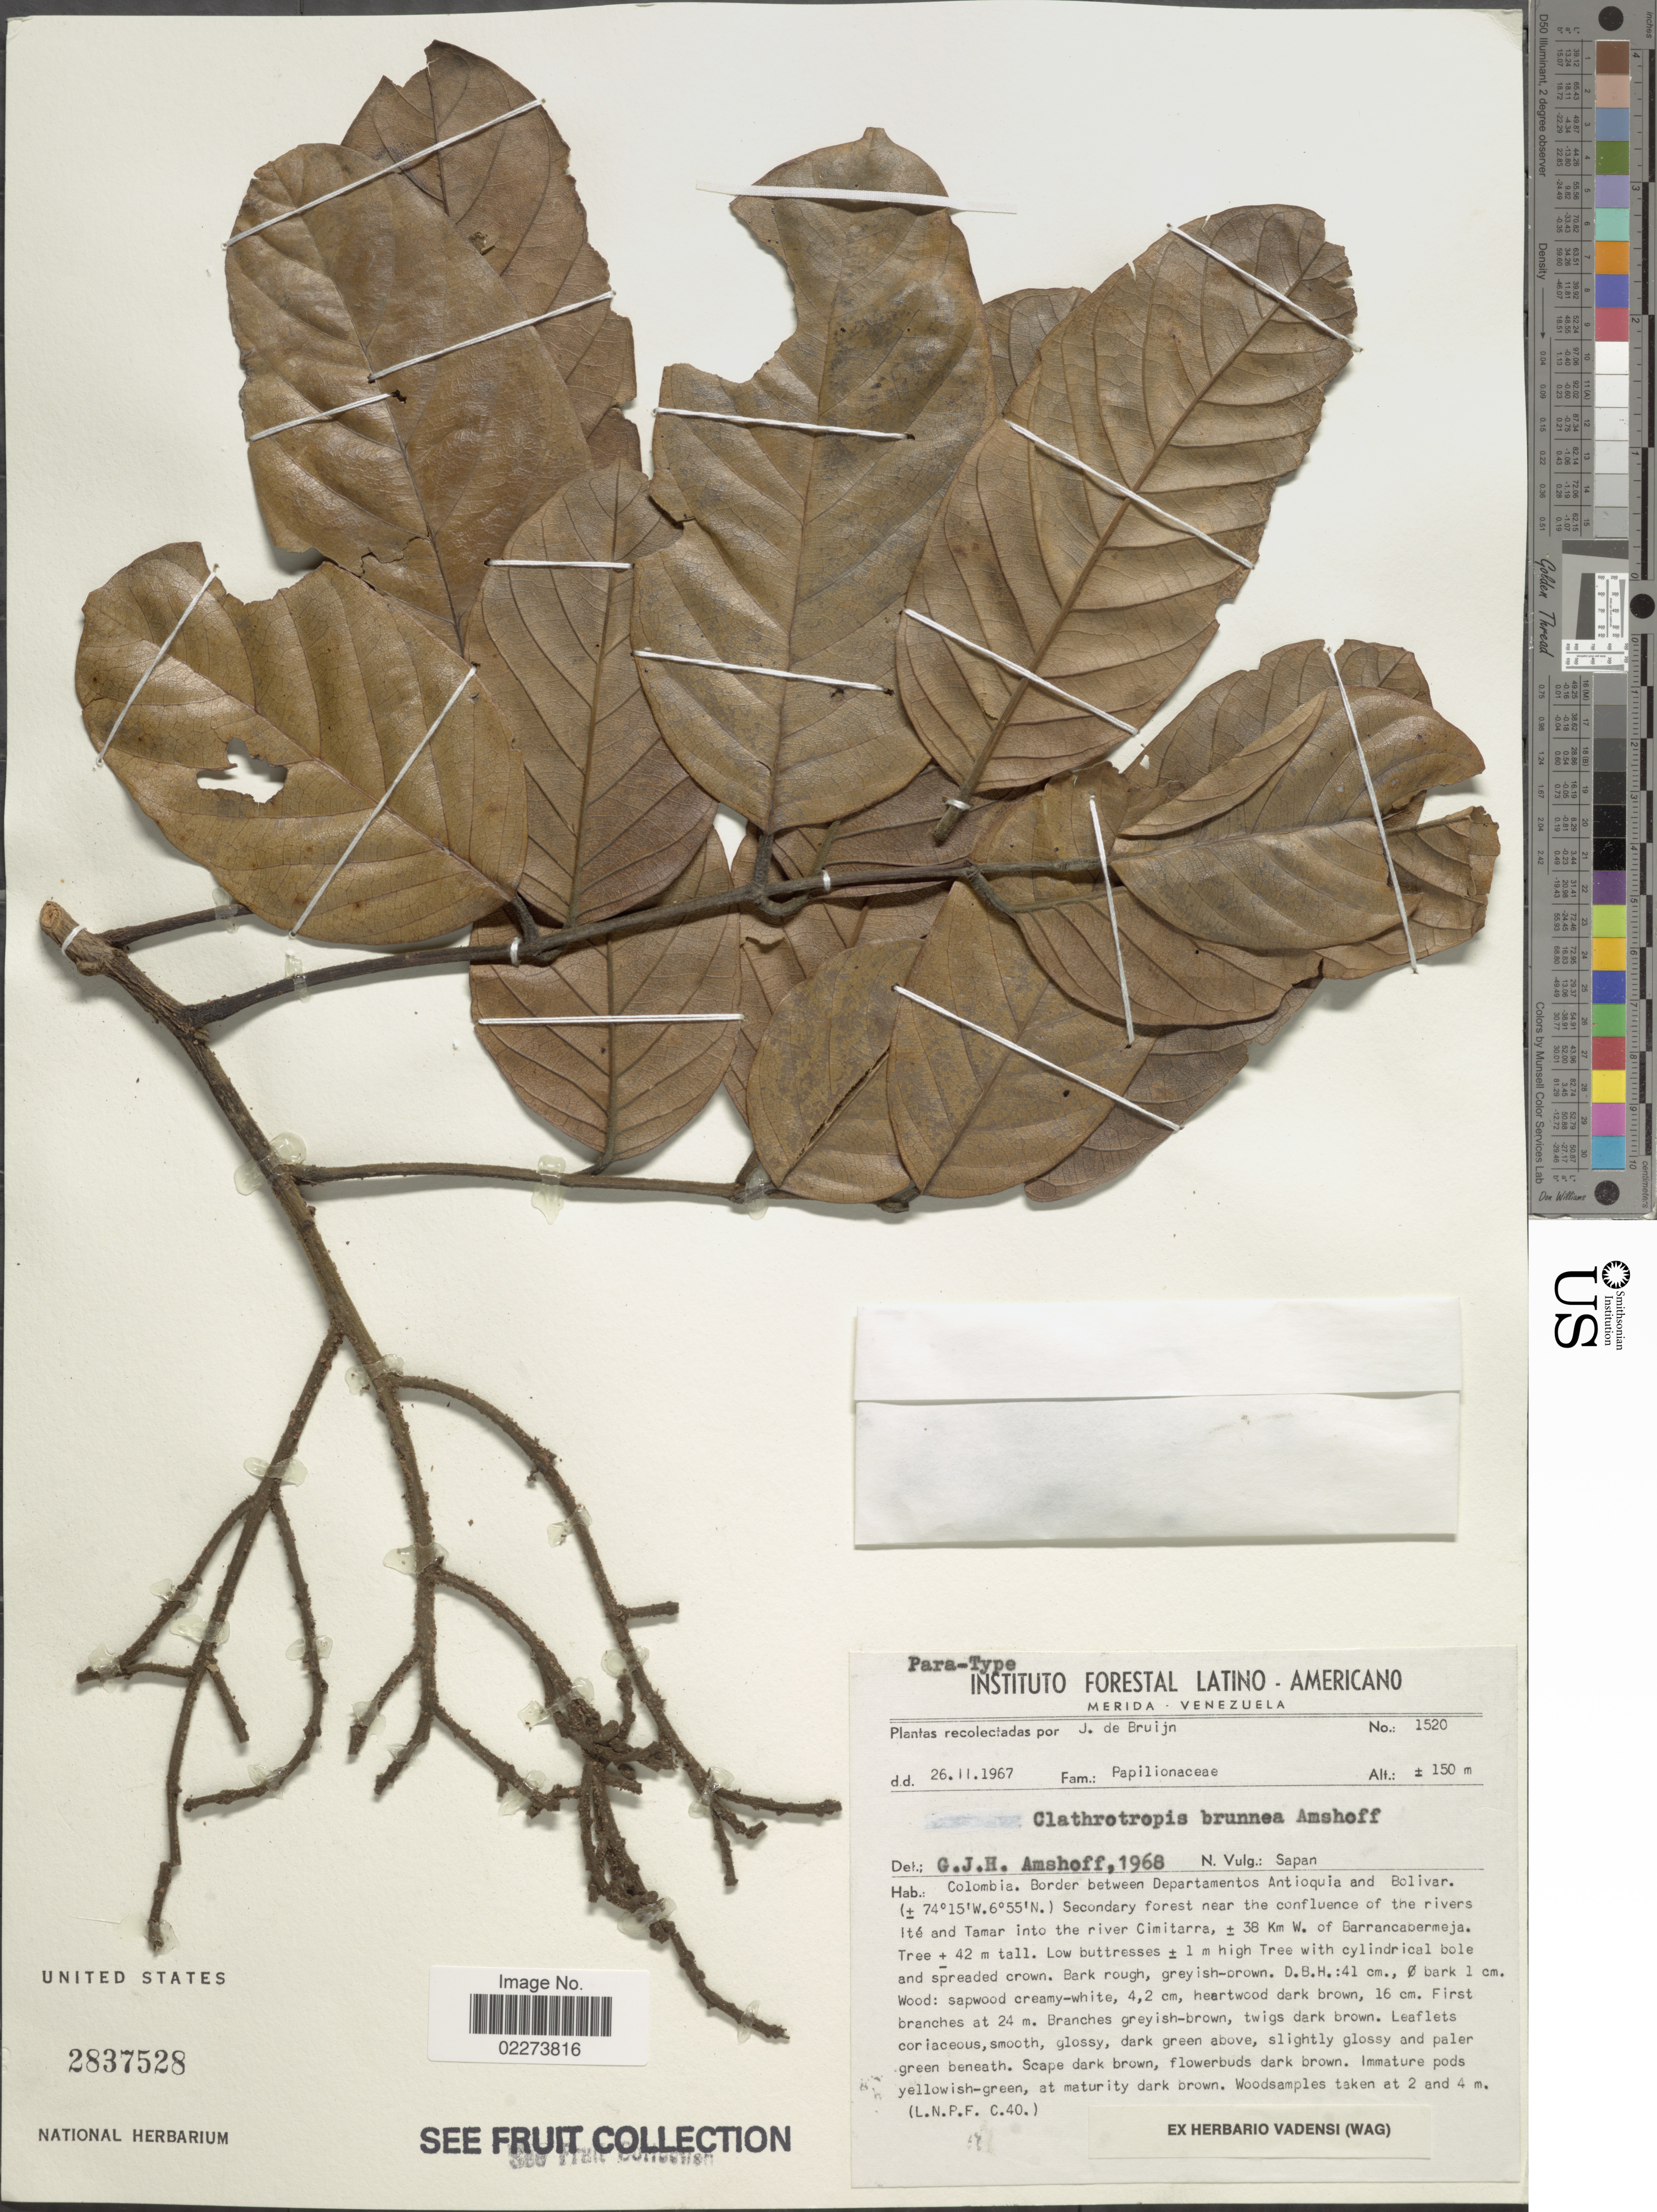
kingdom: Plantae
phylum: Tracheophyta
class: Magnoliopsida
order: Fabales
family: Fabaceae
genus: Clathrotropis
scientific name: Clathrotropis brunnea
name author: Amshoff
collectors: J. Bruijn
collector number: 1520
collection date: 1967-02-26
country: Venezuela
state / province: Mérida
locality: Colombia, Border between Departamentos Antioquia and Bolivar, Secondary forest near the confluence of the rivers Ite and Tamar into the river Cimitara, 36 km W. of Barrancabermeja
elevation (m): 150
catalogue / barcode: US 2837528